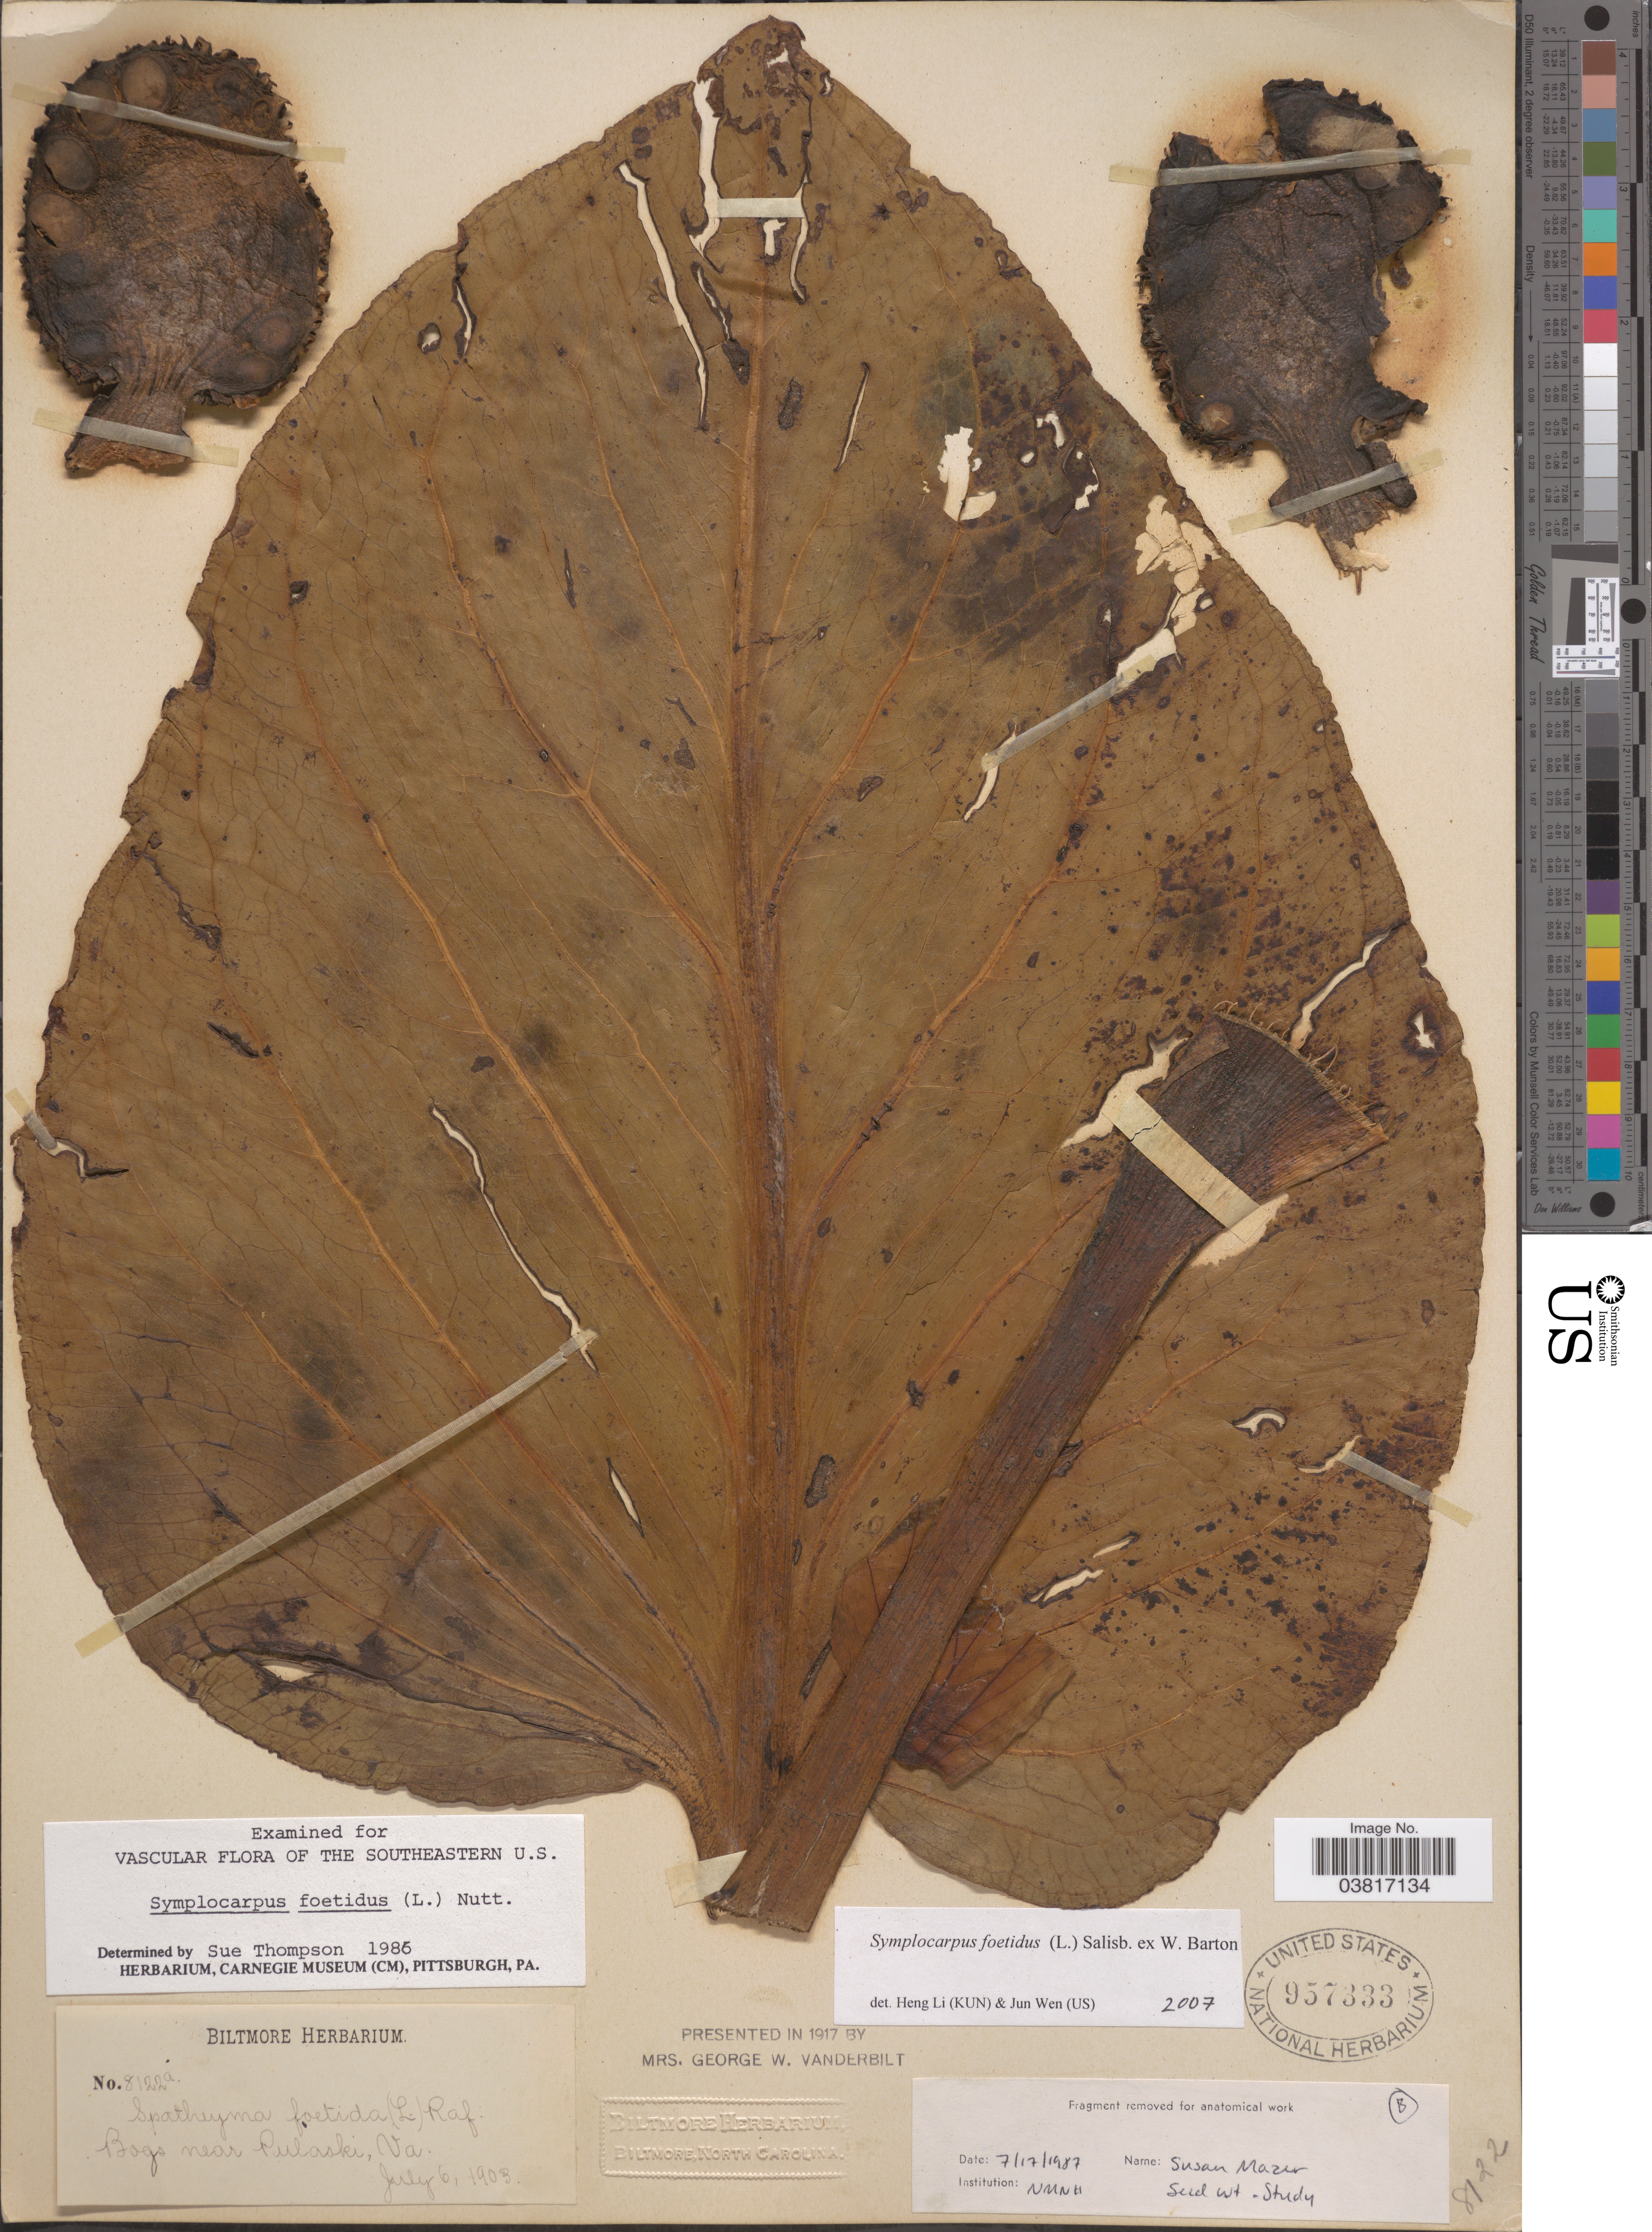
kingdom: Plantae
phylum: Tracheophyta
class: Liliopsida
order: Alismatales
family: Araceae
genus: Symplocarpus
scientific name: Symplocarpus foetidus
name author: (L.) W. Salisb. ex W.P.C. Barton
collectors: ex herb. Biltmore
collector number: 8122a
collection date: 1903-07-06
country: United States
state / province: Virginia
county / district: Pulaski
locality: Bogs near Pulaski.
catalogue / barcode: US 957333